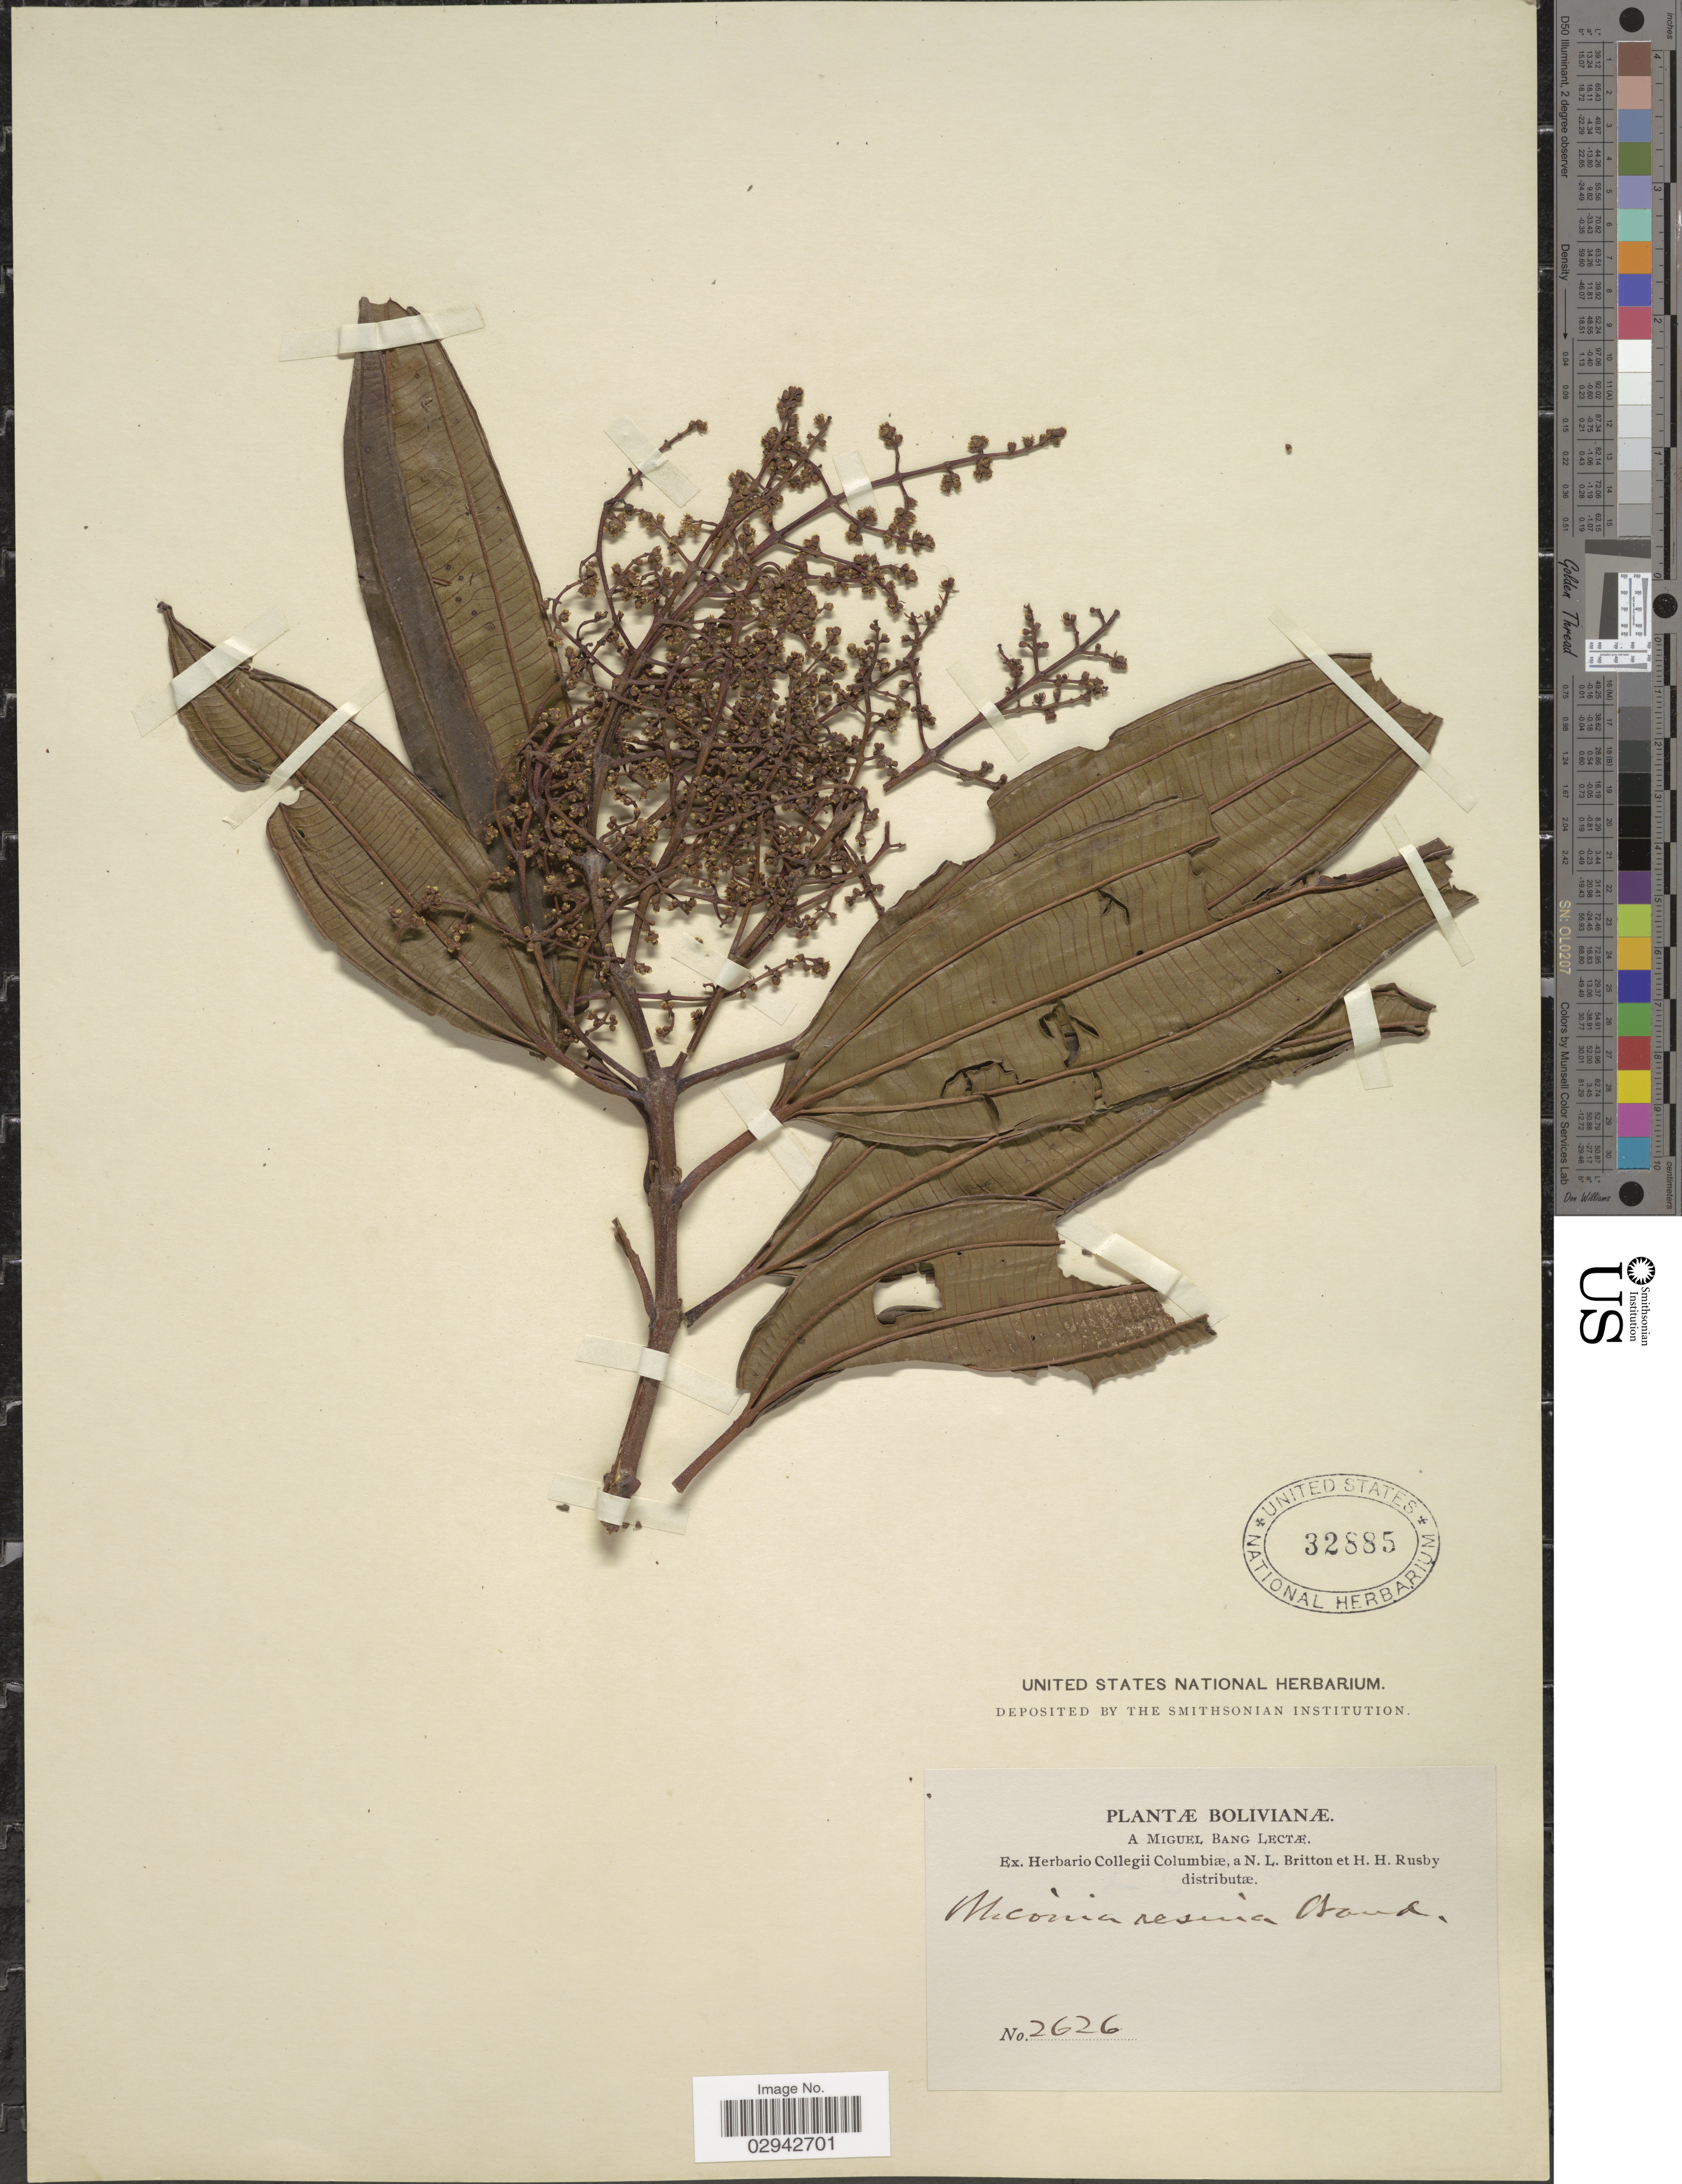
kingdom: Plantae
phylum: Tracheophyta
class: Magnoliopsida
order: Myrtales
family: Melastomataceae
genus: Miconia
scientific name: Miconia resima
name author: Naudin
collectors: M. Bang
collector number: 2626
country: Bolivia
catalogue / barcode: US 32885